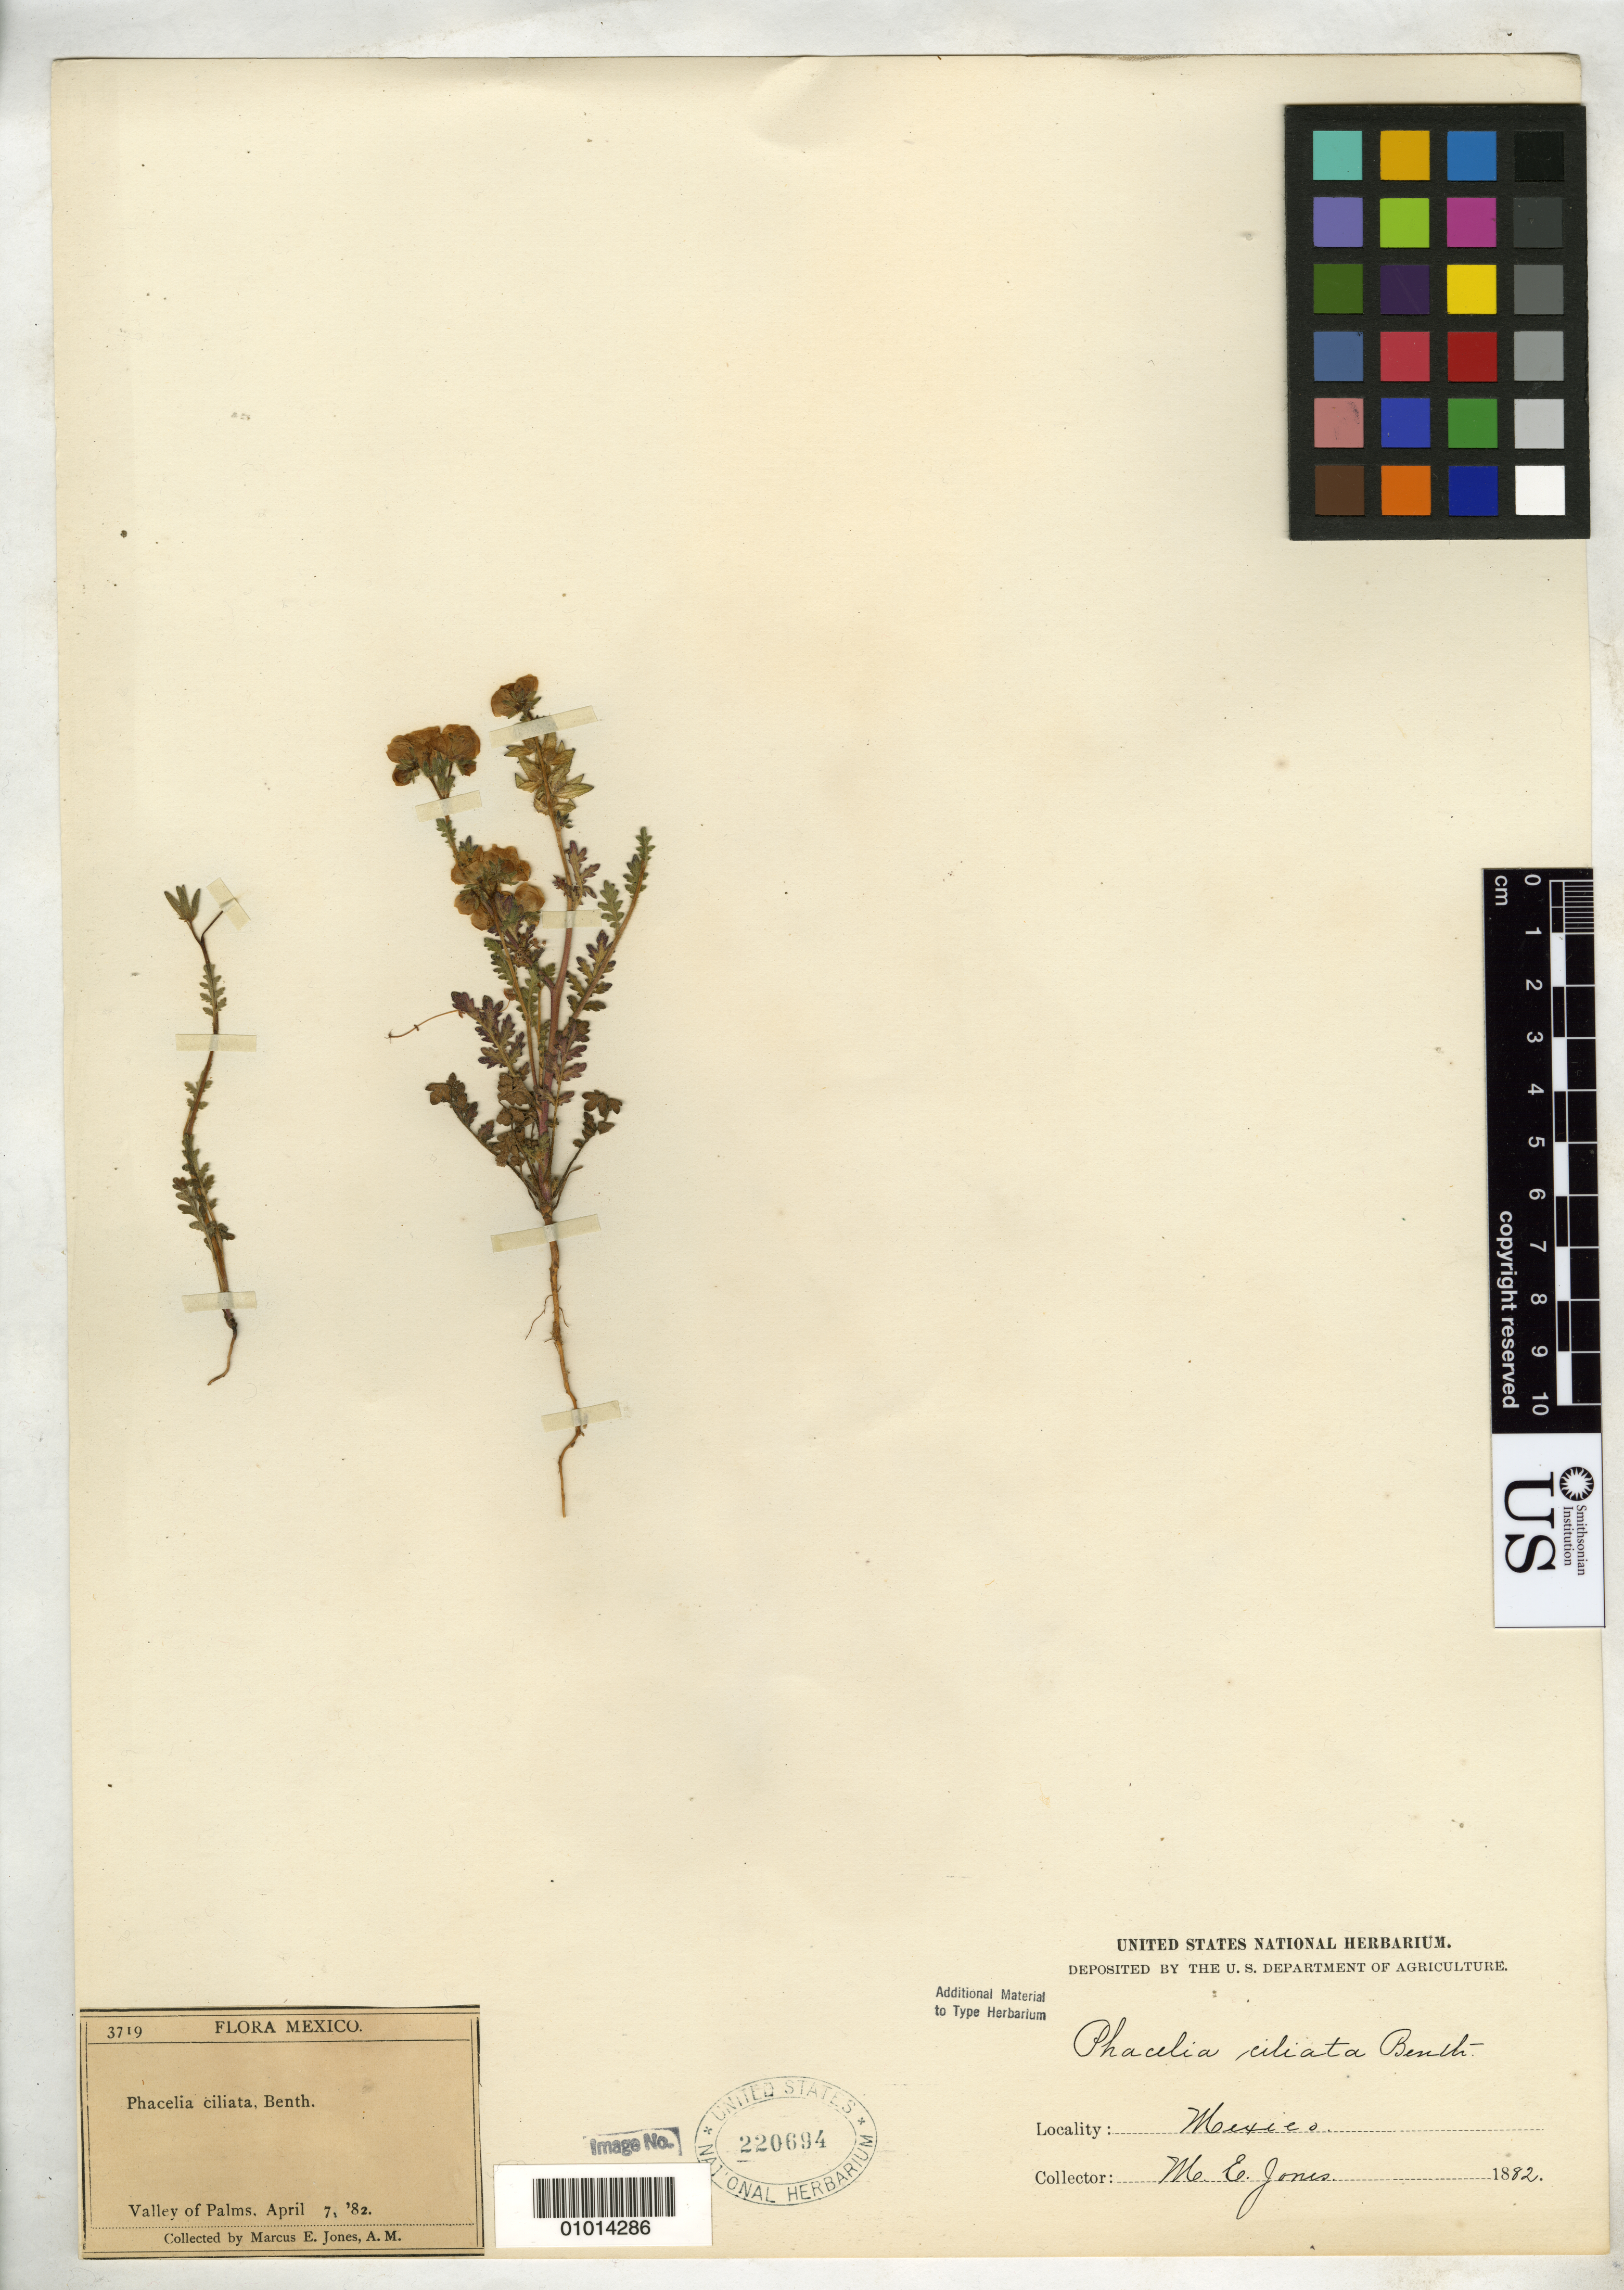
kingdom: Plantae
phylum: Tracheophyta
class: Magnoliopsida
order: Boraginales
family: Hydrophyllaceae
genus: Phacelia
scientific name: Phacelia ciliata var. mexicana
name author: Brand in Engl.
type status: Syntype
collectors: M. E. Jones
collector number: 3719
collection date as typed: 07 Apr 1882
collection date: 1882-04-07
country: Mexico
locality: Valley of Palms.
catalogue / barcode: US 220694